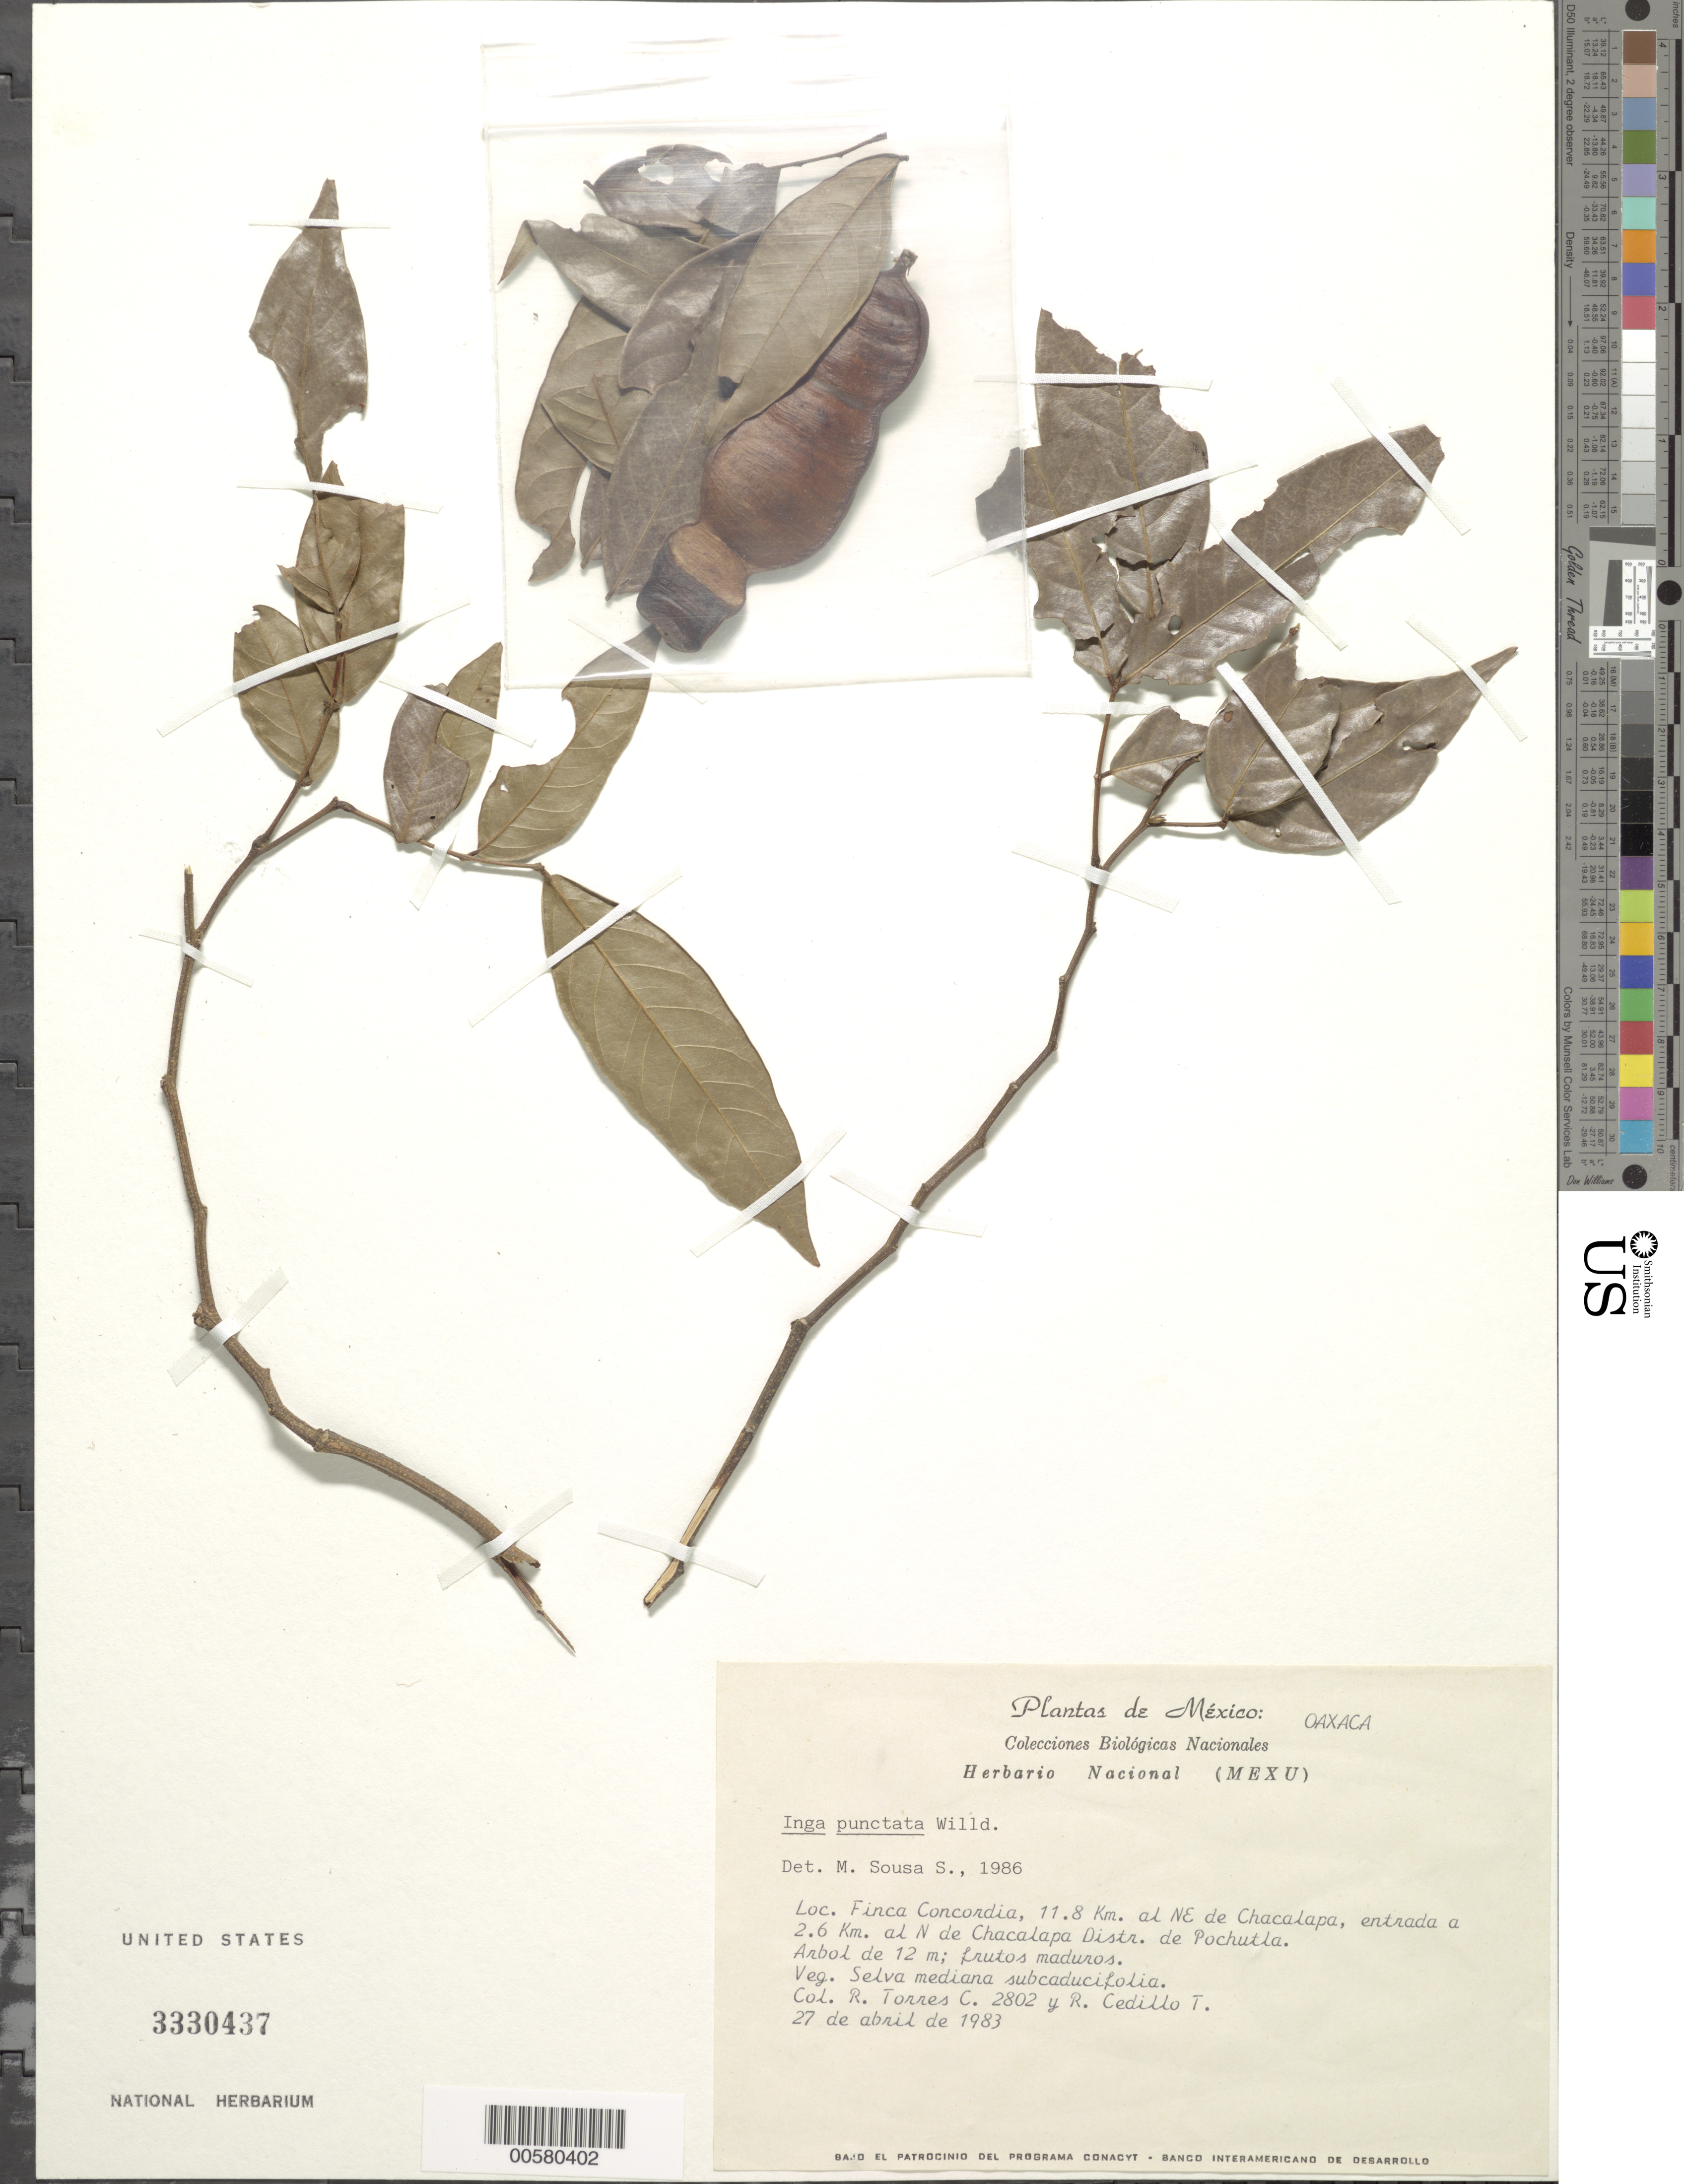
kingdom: Plantae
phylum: Tracheophyta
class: Magnoliopsida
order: Fabales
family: Fabaceae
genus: Inga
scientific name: Inga punctata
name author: Willd.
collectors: R. Torres C. & R. CedilloT.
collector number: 2802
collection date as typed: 27 Apr 1983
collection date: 1983-04-27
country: Mexico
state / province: Oaxaca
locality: Finca concordia, NE of chacalapa, between chacalapa and Pochutla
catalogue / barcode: US 3330437